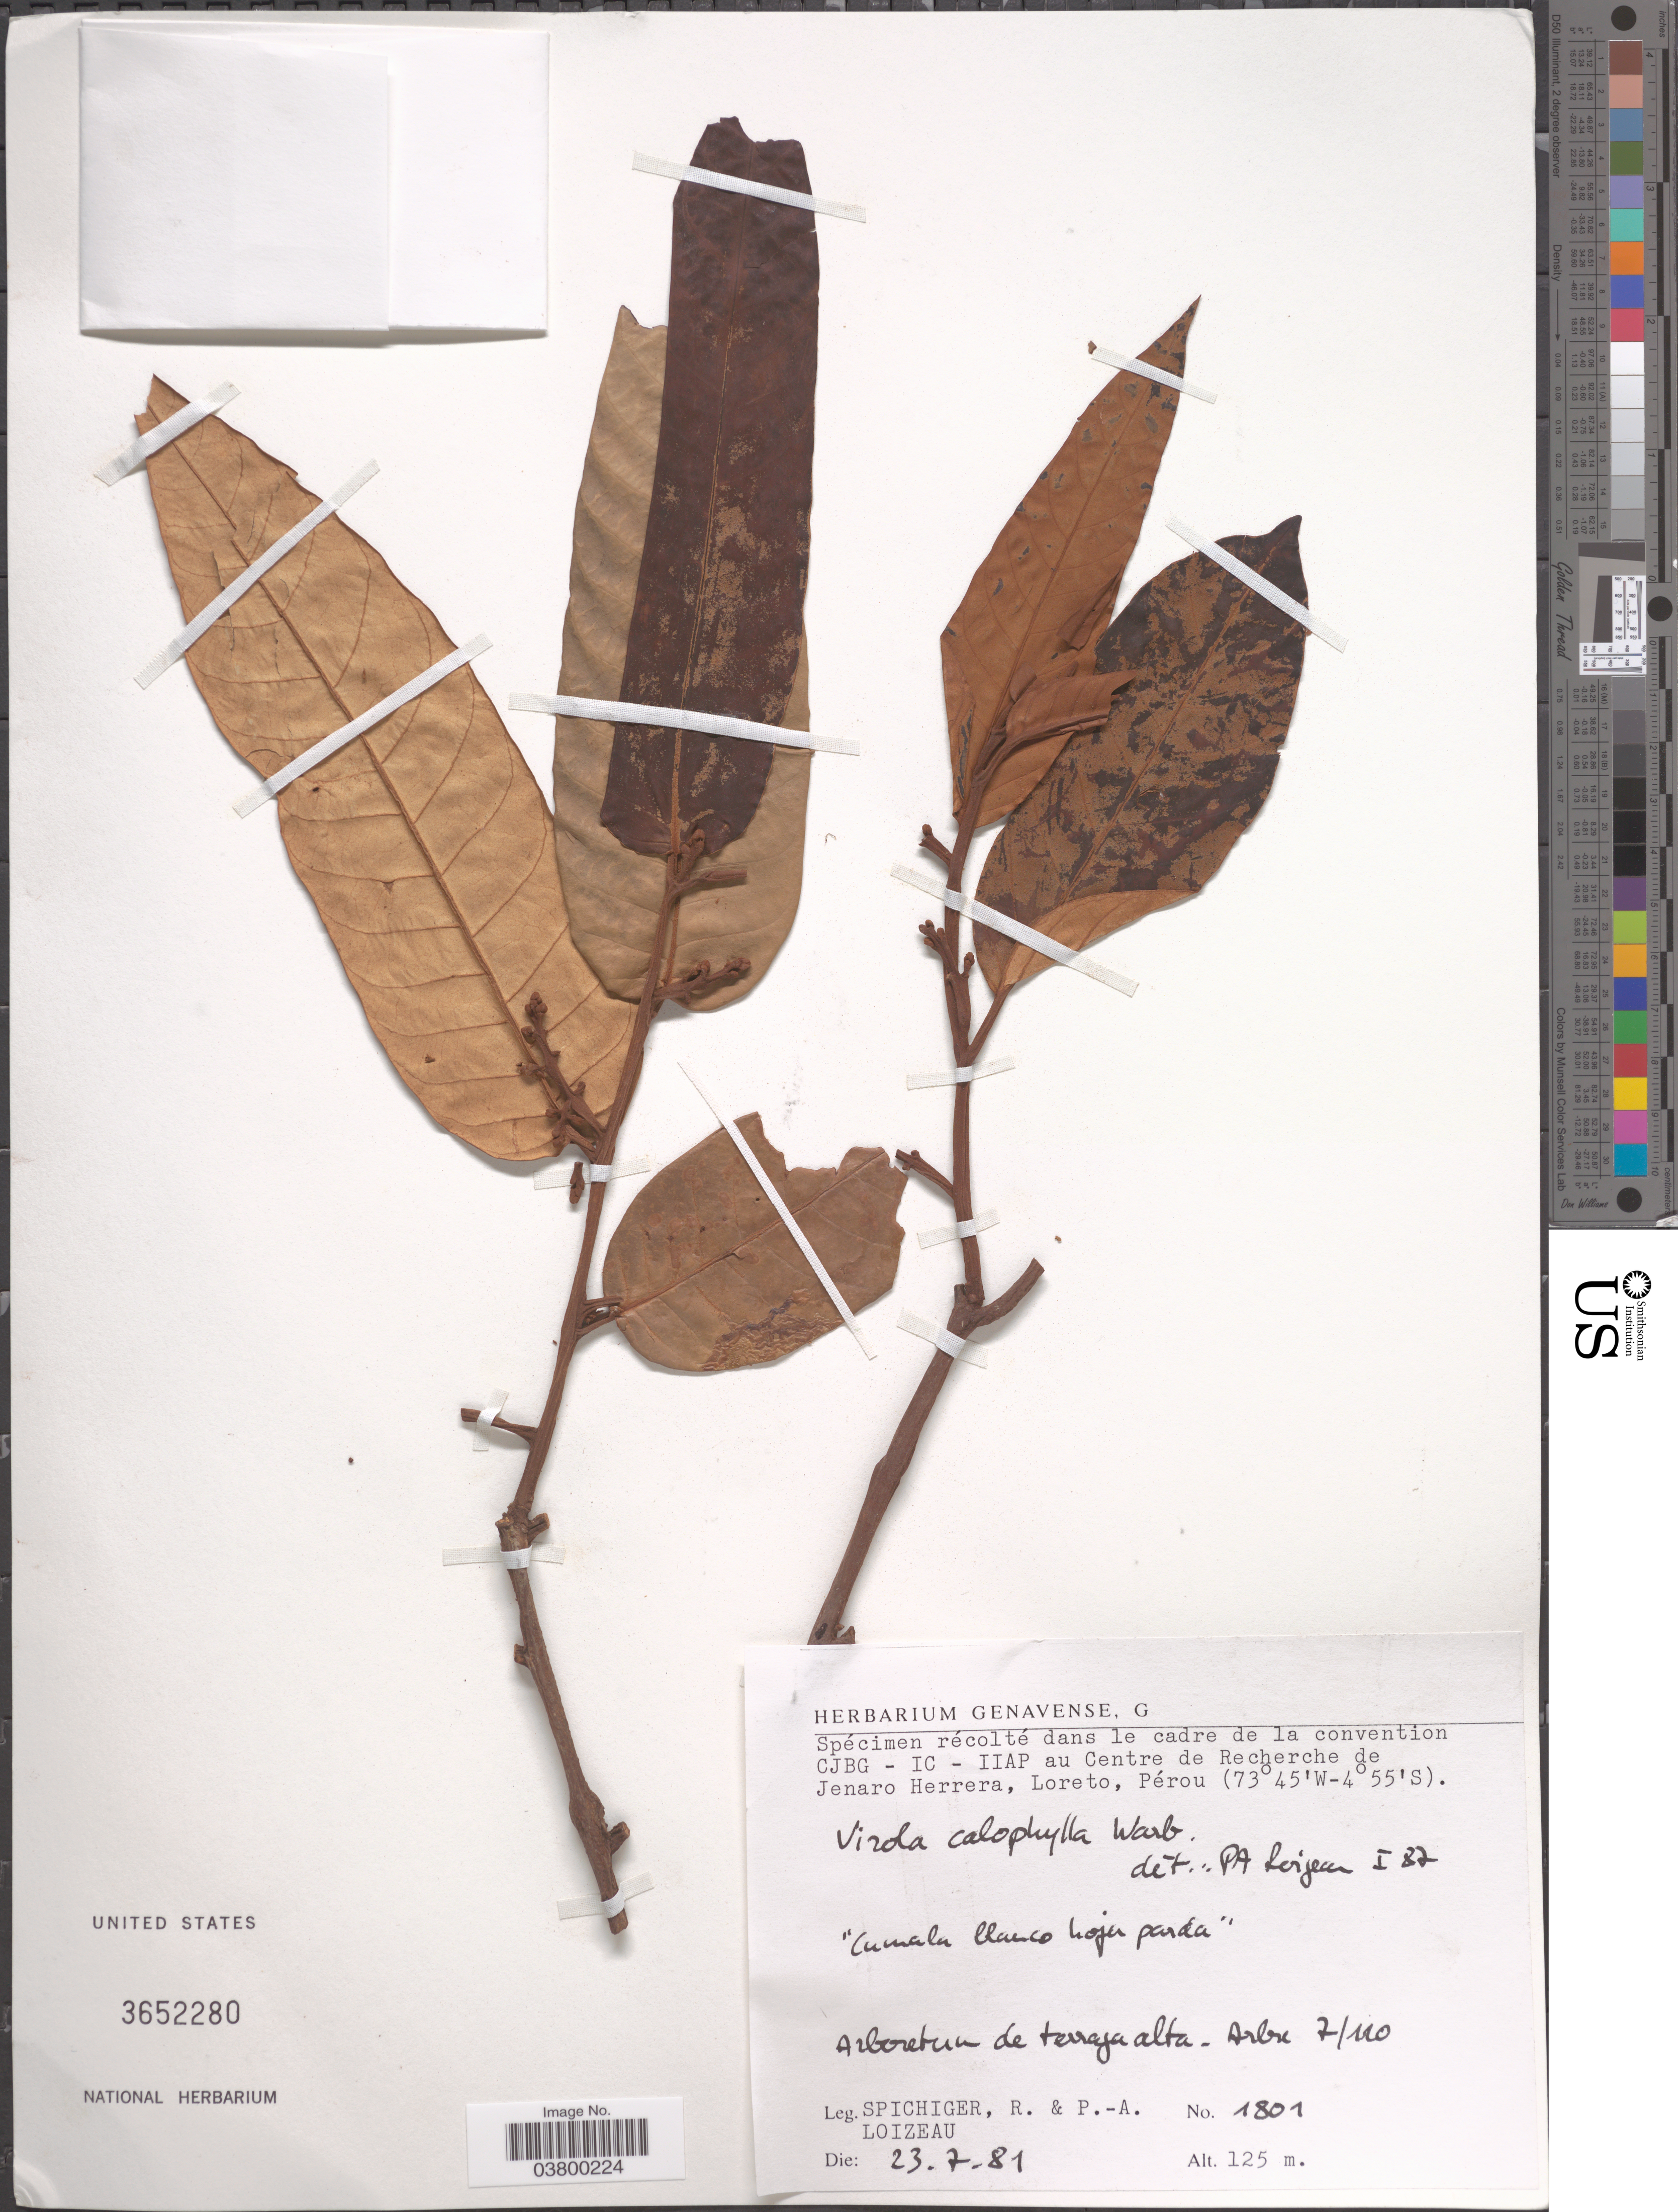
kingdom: Plantae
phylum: Tracheophyta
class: Magnoliopsida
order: Magnoliales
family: Myristicaceae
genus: Virola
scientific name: Virola calophylla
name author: (Spruce) Warb.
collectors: R. Spichiger & P. Loizeau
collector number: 1801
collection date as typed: Transcribed d/m/y: 23/7/81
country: Peru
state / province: Loreto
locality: Centre de Recherche de Jenaro Herrera, Pérou. Arboretum de terraza alta. Arbre 7/110.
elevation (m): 125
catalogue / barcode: US 3652280